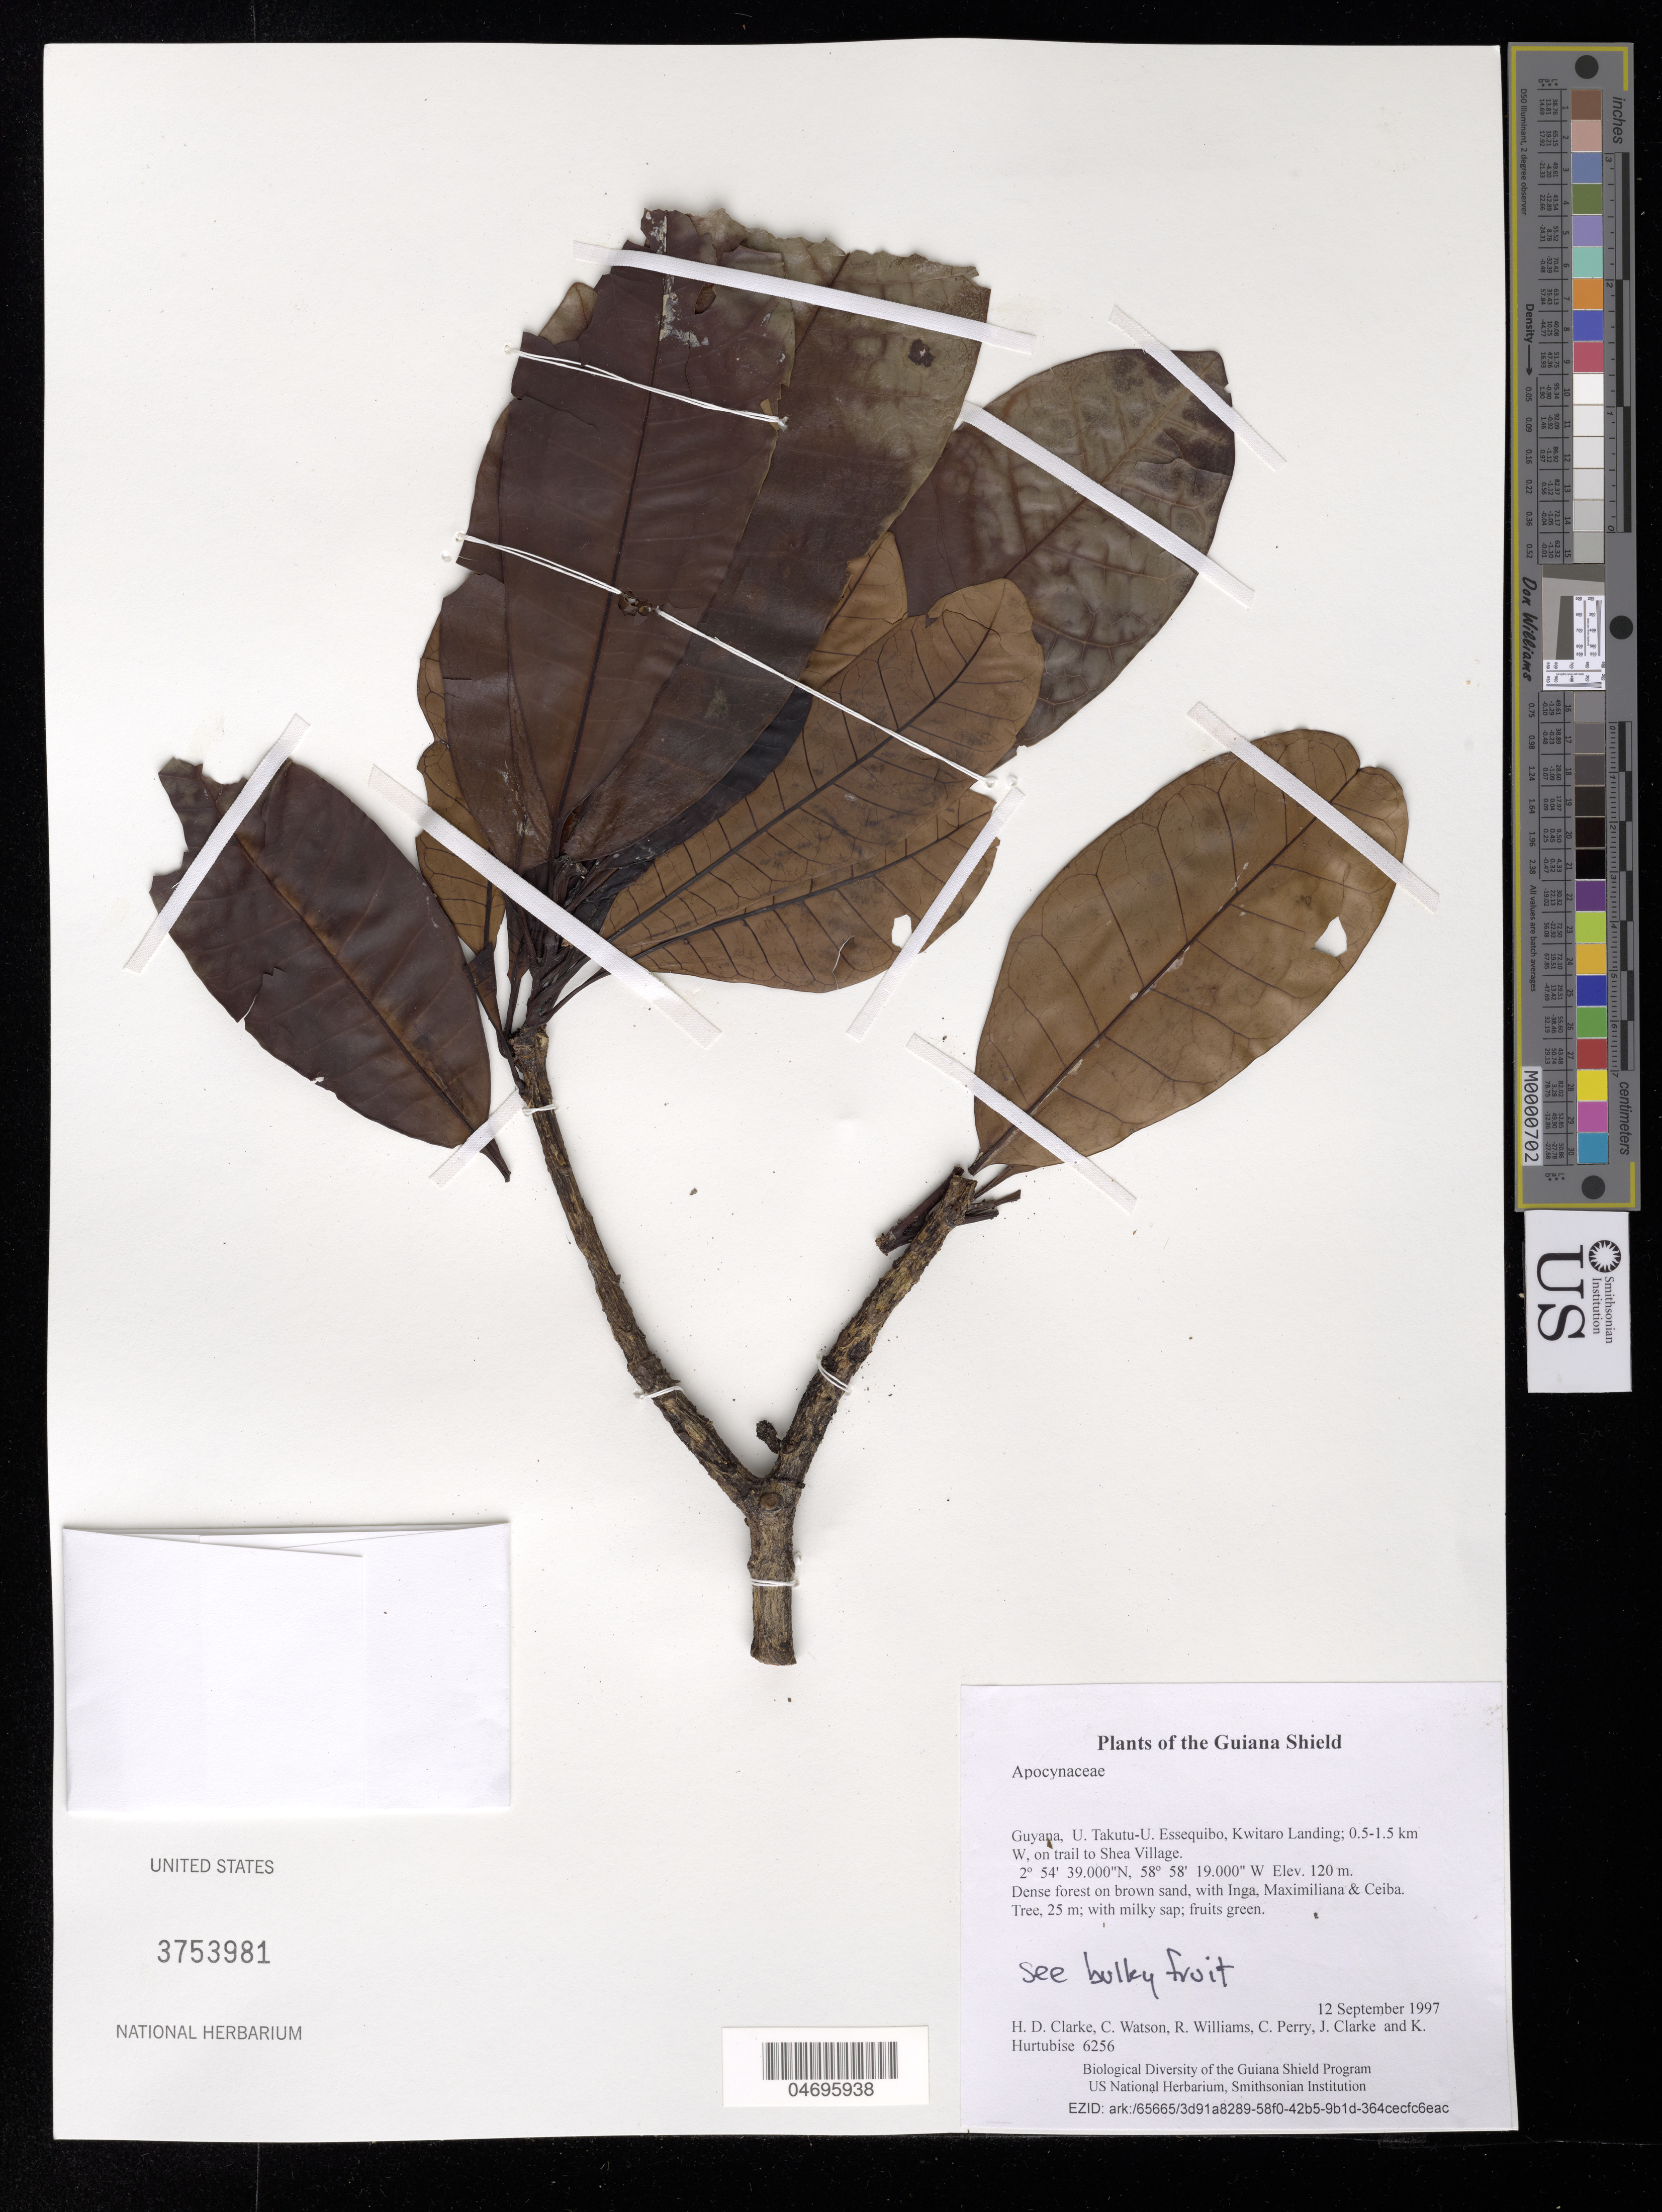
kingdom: Plantae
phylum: Tracheophyta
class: Magnoliopsida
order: Gentianales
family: Apocynaceae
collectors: H. D. Clarke, C. Watson, R. Williams, C. Perry, J. Clarke & K. Hurtubise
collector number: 6256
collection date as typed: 12 September 1997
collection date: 1997-09-12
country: Guyana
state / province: U. Takutu-U. Essequibo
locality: Kwitaro Landing; 0.5-1.5 km W, on trail to Shea Village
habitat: Dense forest on brown sand, with Inga, Maximiliana & Ceiba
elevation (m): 120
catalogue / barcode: US 3753981